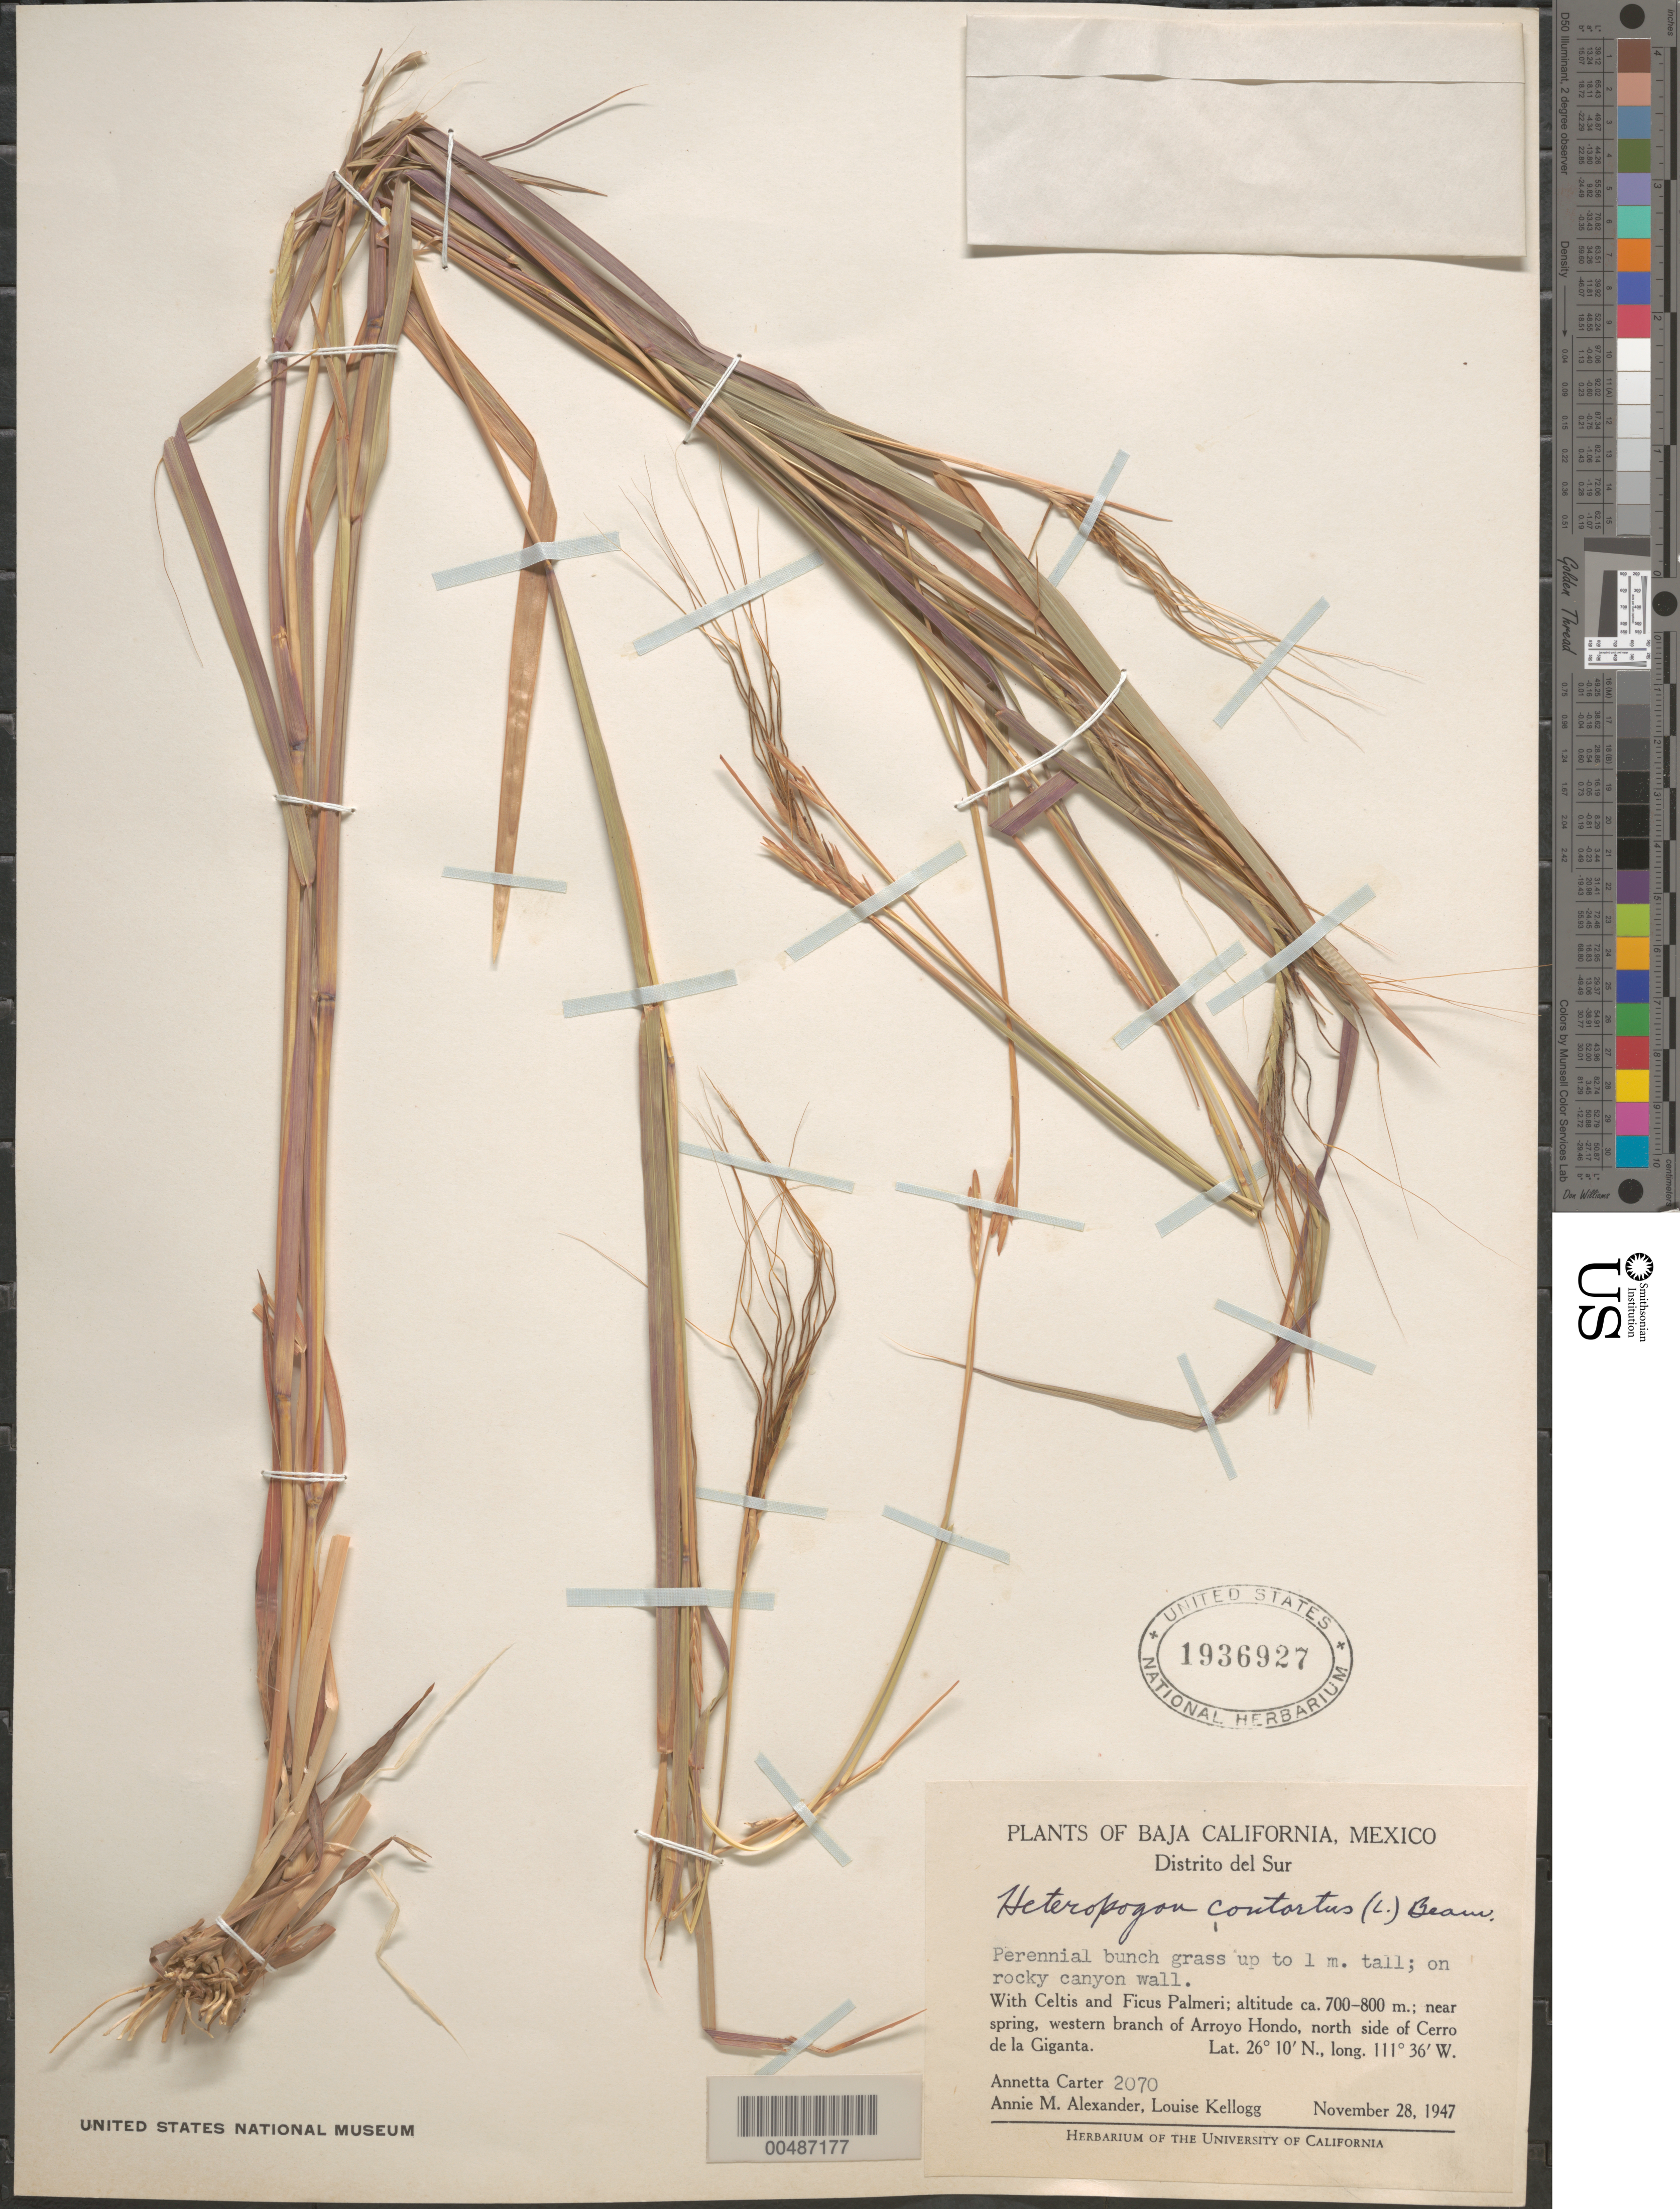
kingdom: Plantae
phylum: Tracheophyta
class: Liliopsida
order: Poales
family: Poaceae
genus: Heteropogon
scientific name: Heteropogon contortus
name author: (L.) P. Beauv. ex Roem. & Schult.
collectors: A. M. Carter, A. M. Alexander & K. Kellogg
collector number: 2070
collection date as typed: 28 Nov 1947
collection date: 1947-11-28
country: Mexico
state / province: Baja California Sur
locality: Dist del Sur, W branch of Arroyo Hondo, N side of Cerro de la Giganta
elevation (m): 700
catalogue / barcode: US 1936927